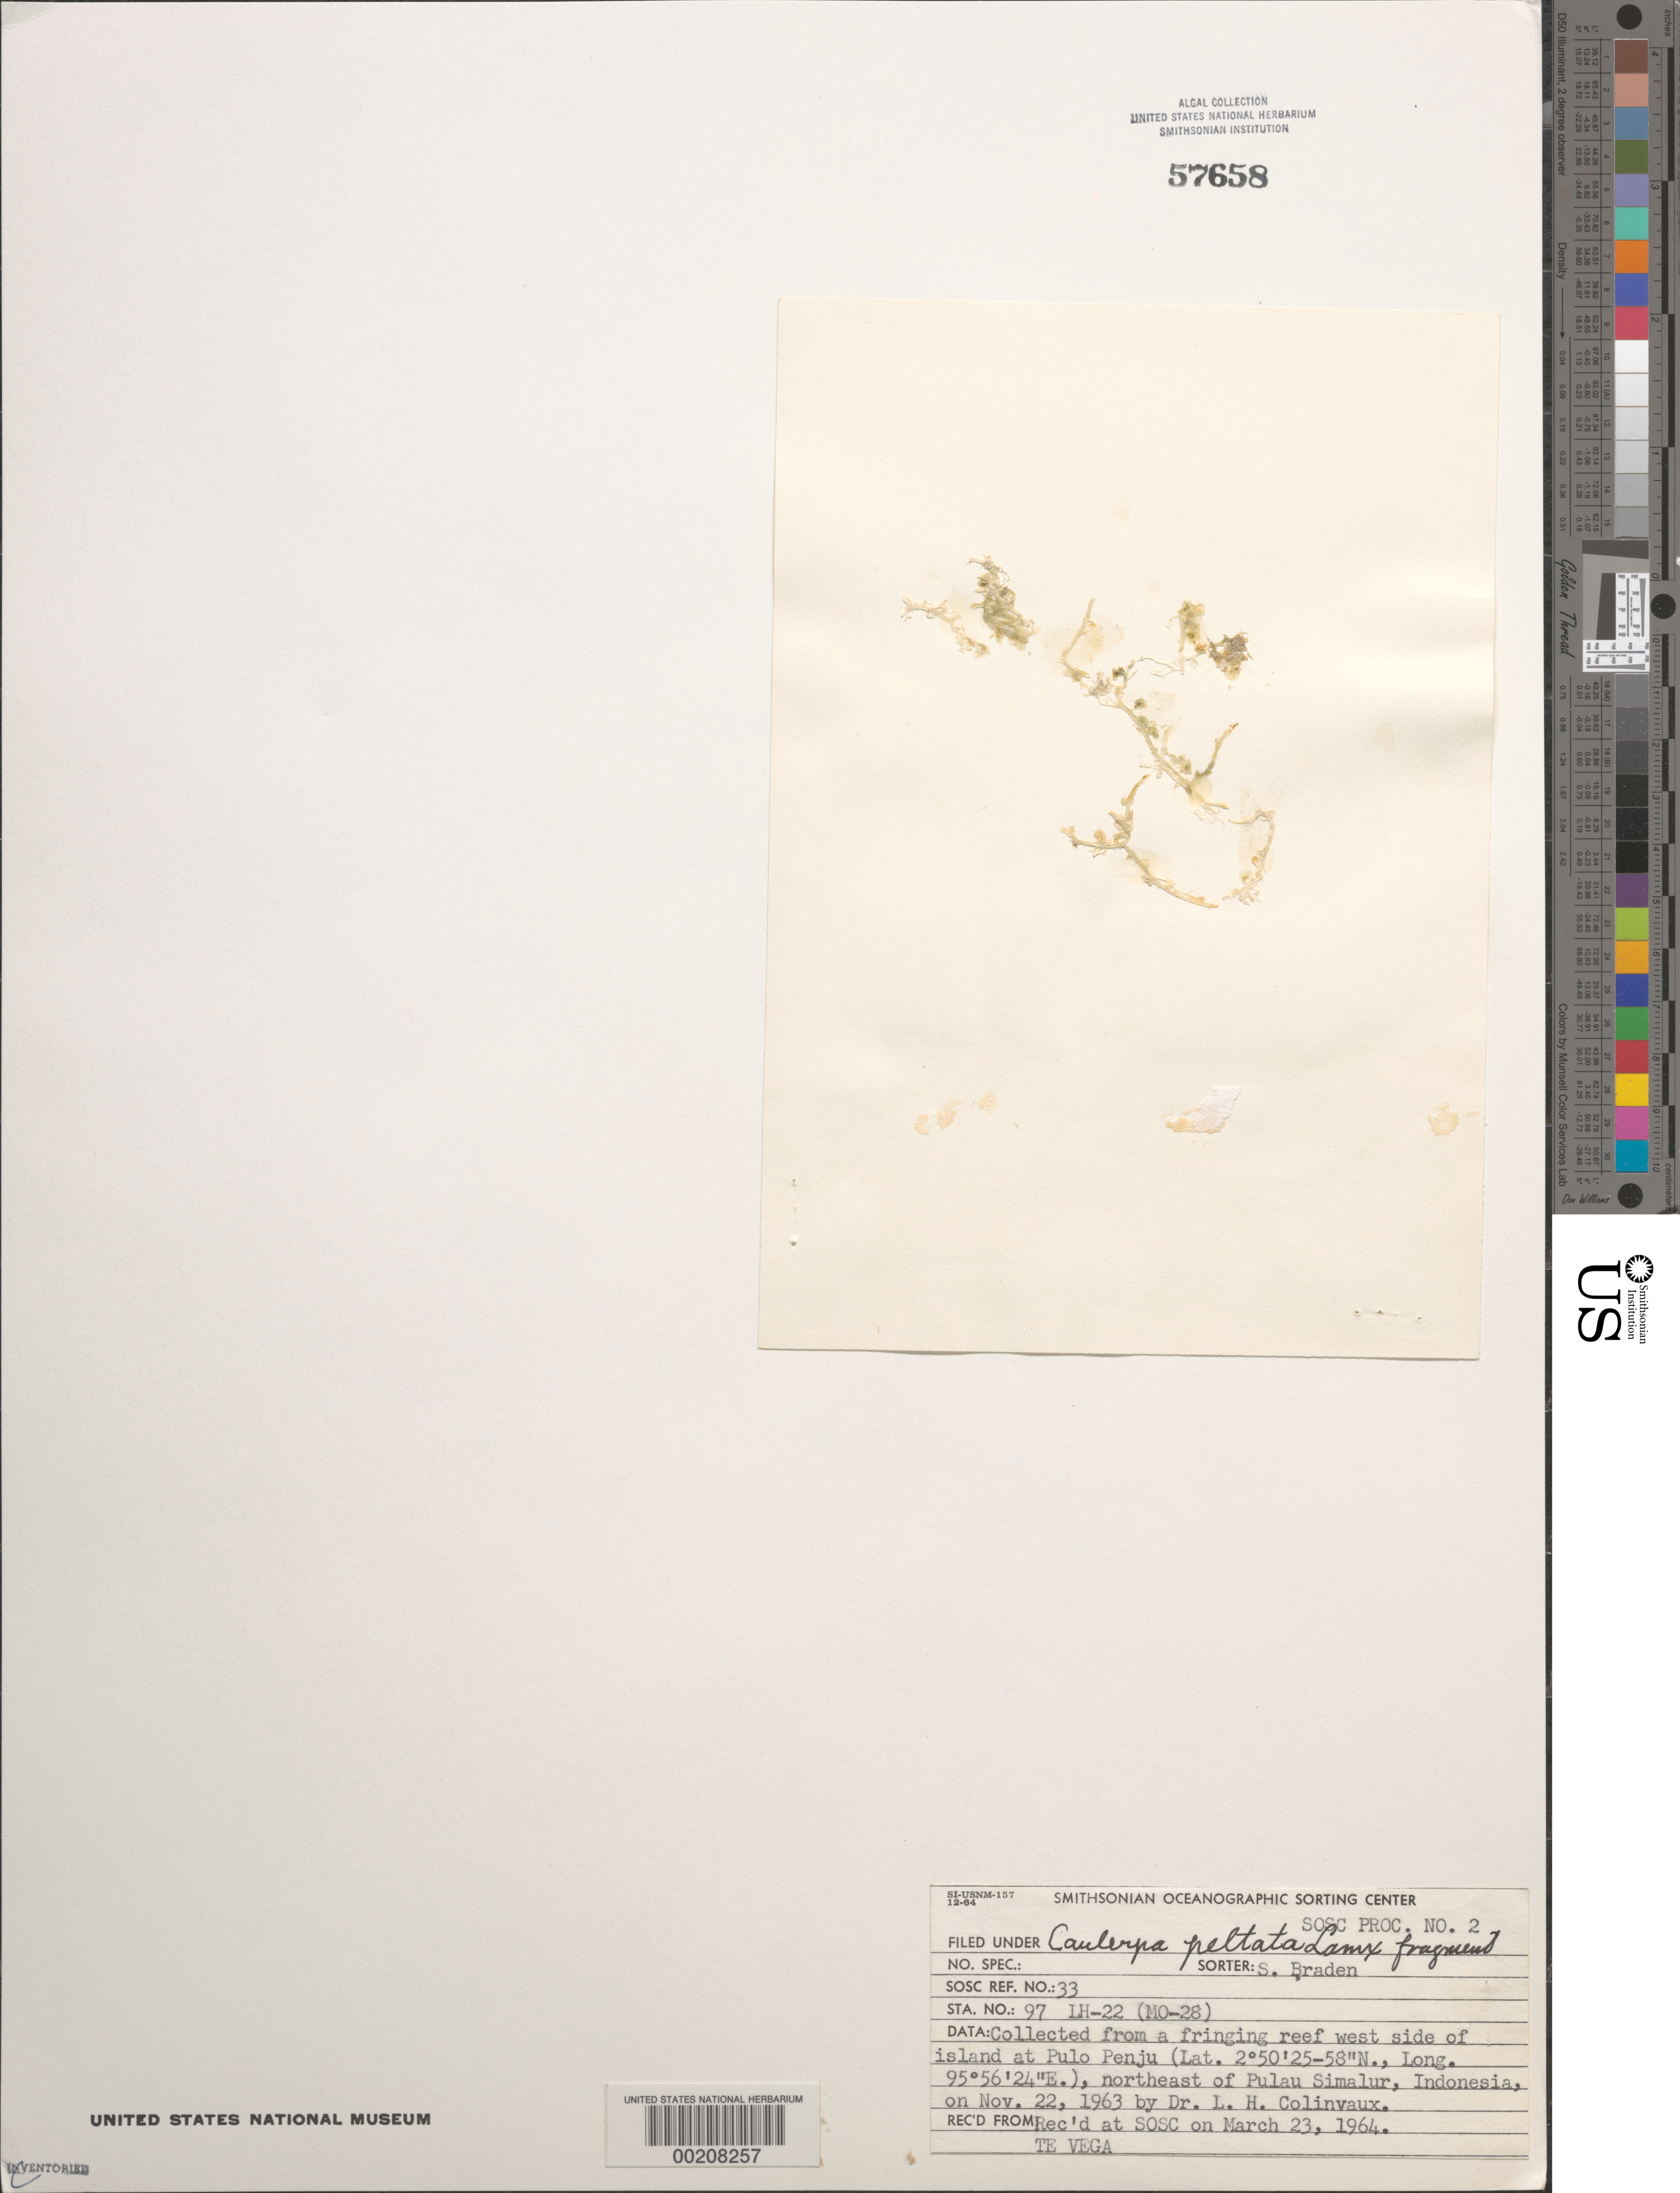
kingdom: Plantae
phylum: Chlorophyta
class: Ulvophyceae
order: Cladophorales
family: Cladophoraceae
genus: Cladophora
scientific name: Cladophora glomerata var. crassior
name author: (C. Agardh) C. Hoek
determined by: Algae name updating Project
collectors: L. Hillis-Colinvaux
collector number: LH-22 & MO-28 & STATION 97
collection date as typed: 22 Nov 1963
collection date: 1963-11-22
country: Indonesia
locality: Pulo penju, northeast of pulau simalur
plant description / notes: Te Vega Cruise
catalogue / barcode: US 57658